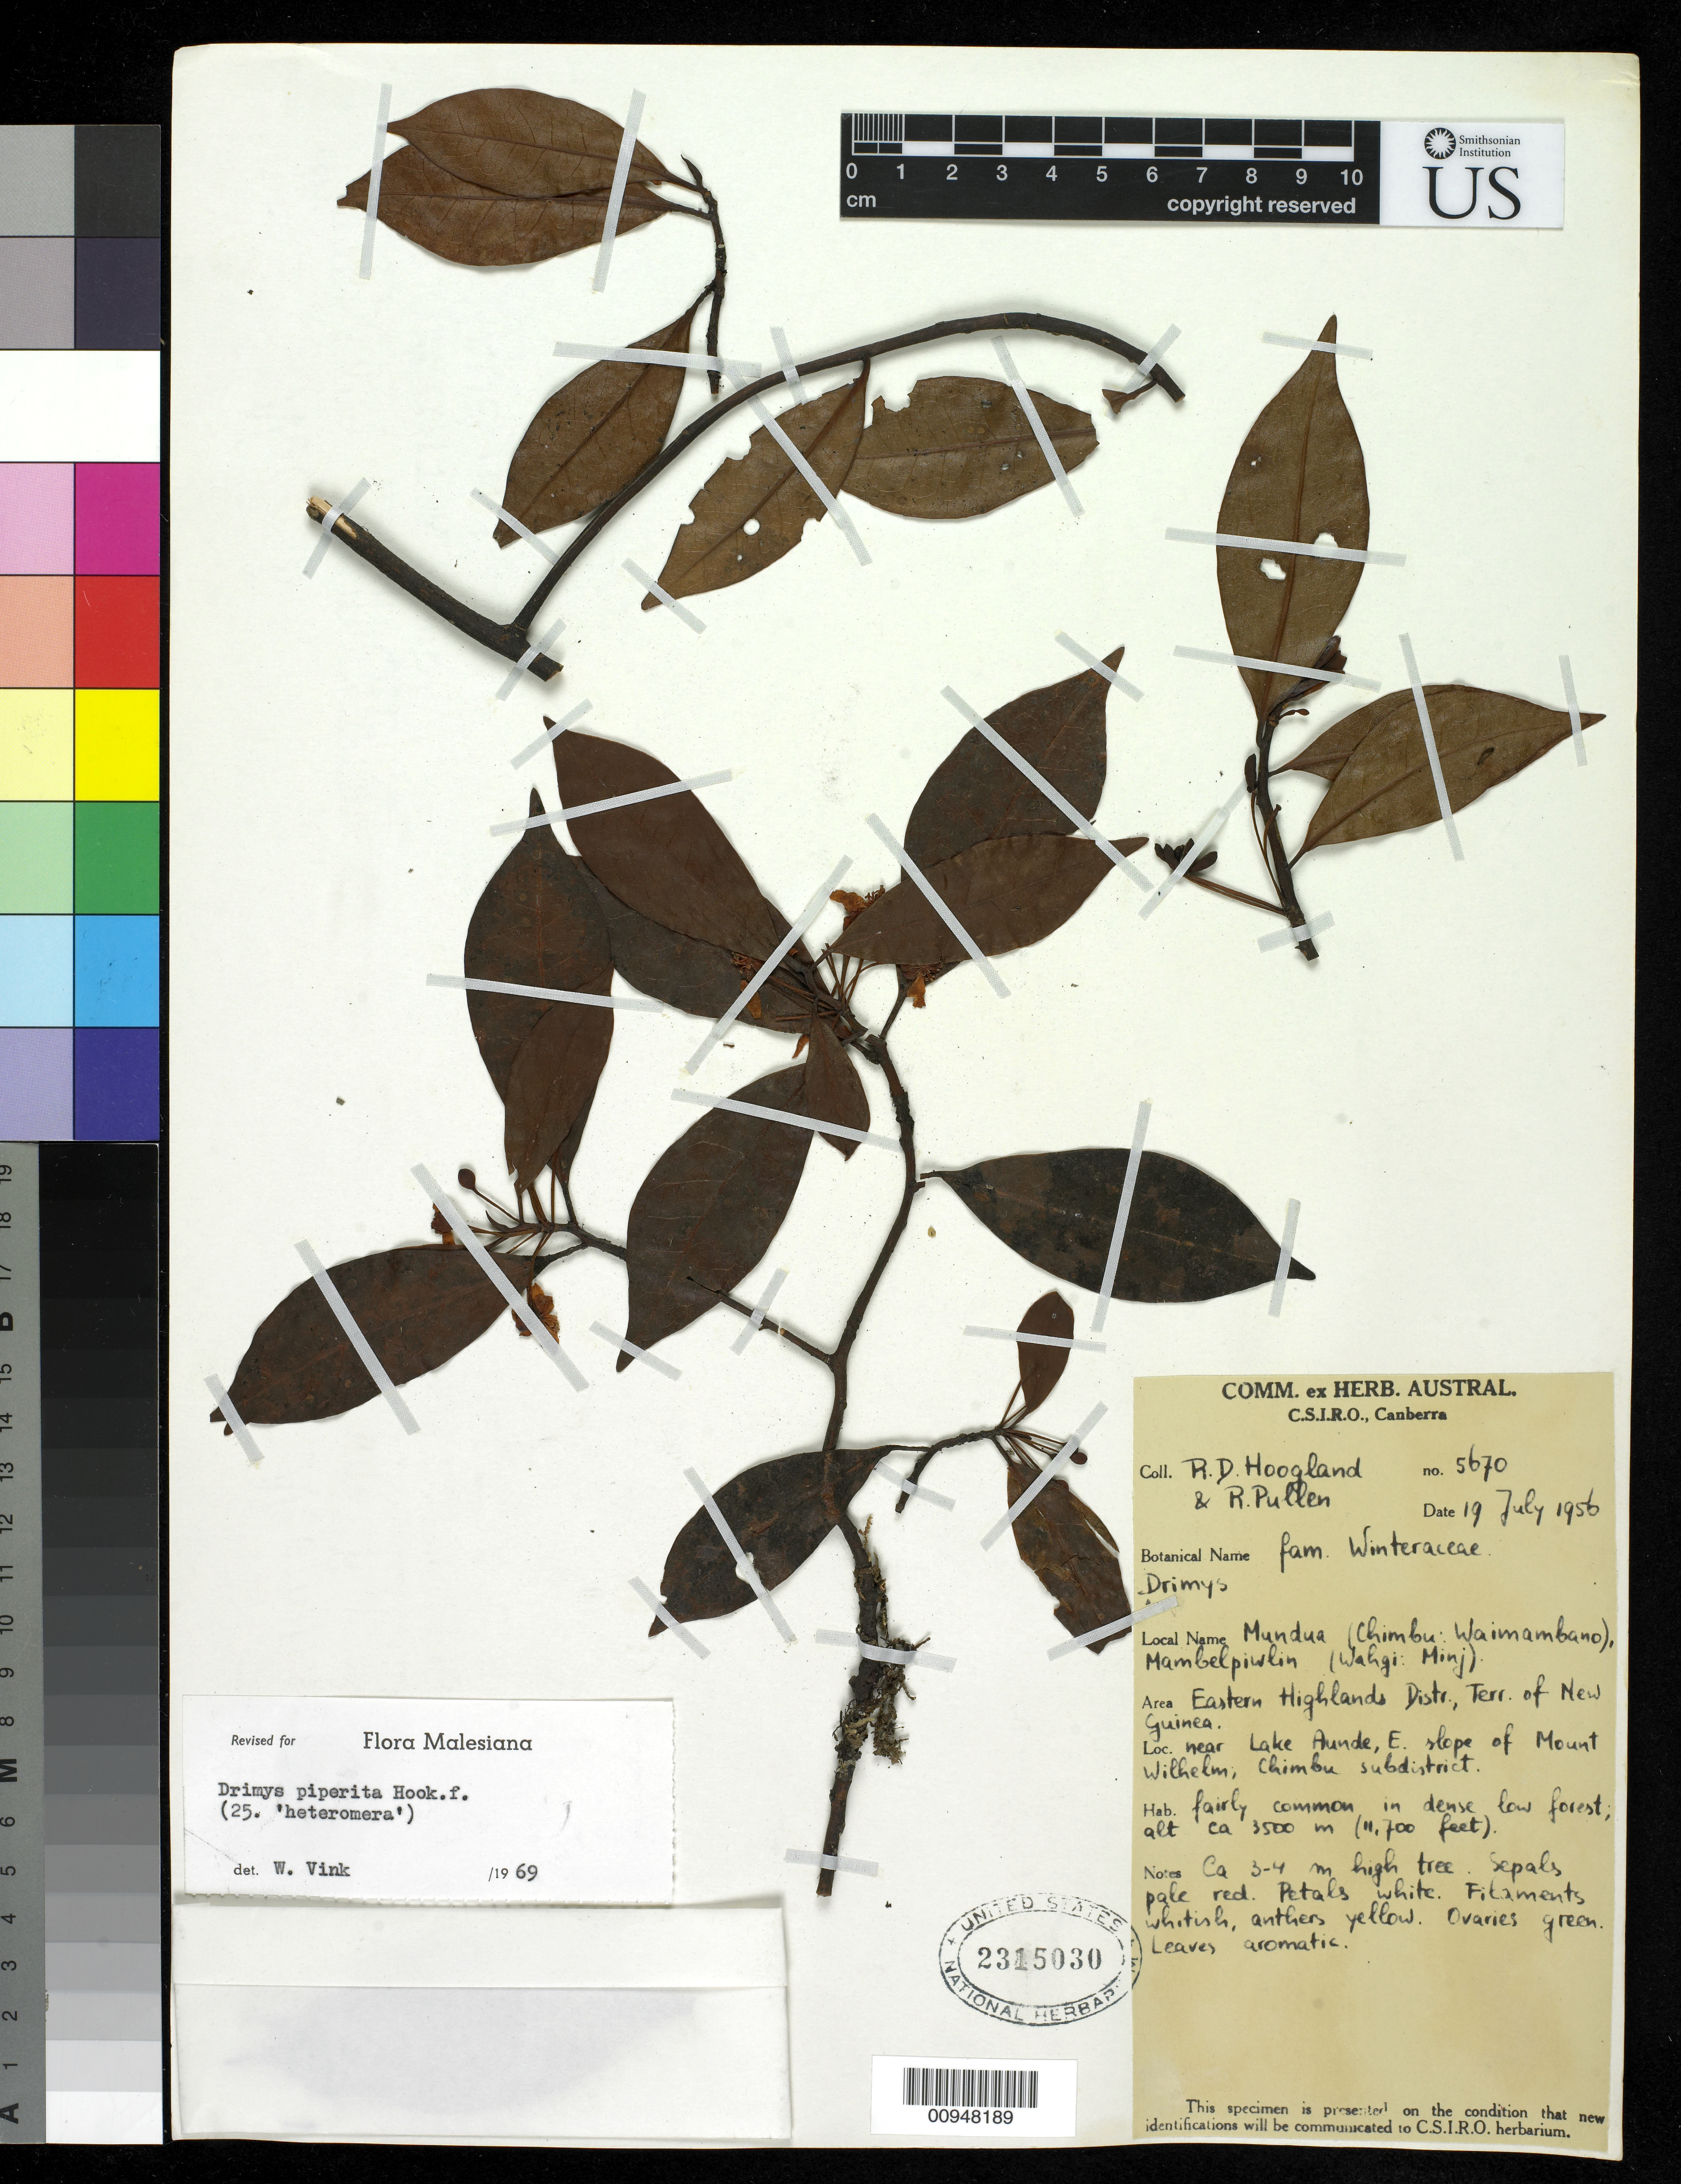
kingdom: Plantae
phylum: Tracheophyta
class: Magnoliopsida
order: Canellales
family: Winteraceae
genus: Tasmannia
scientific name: Tasmannia piperita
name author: (Hook. f.) Miers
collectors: R. D. Hoogland & R. Pullen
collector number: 5670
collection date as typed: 19 Jul 1956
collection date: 1956-07-19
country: Papua New Guinea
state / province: Eastern Highlands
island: New Guinea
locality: Near Lake Aunde, E slope of Mount Wilhelm, Chimbu Subdistrict.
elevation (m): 3500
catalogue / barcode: US 2315030